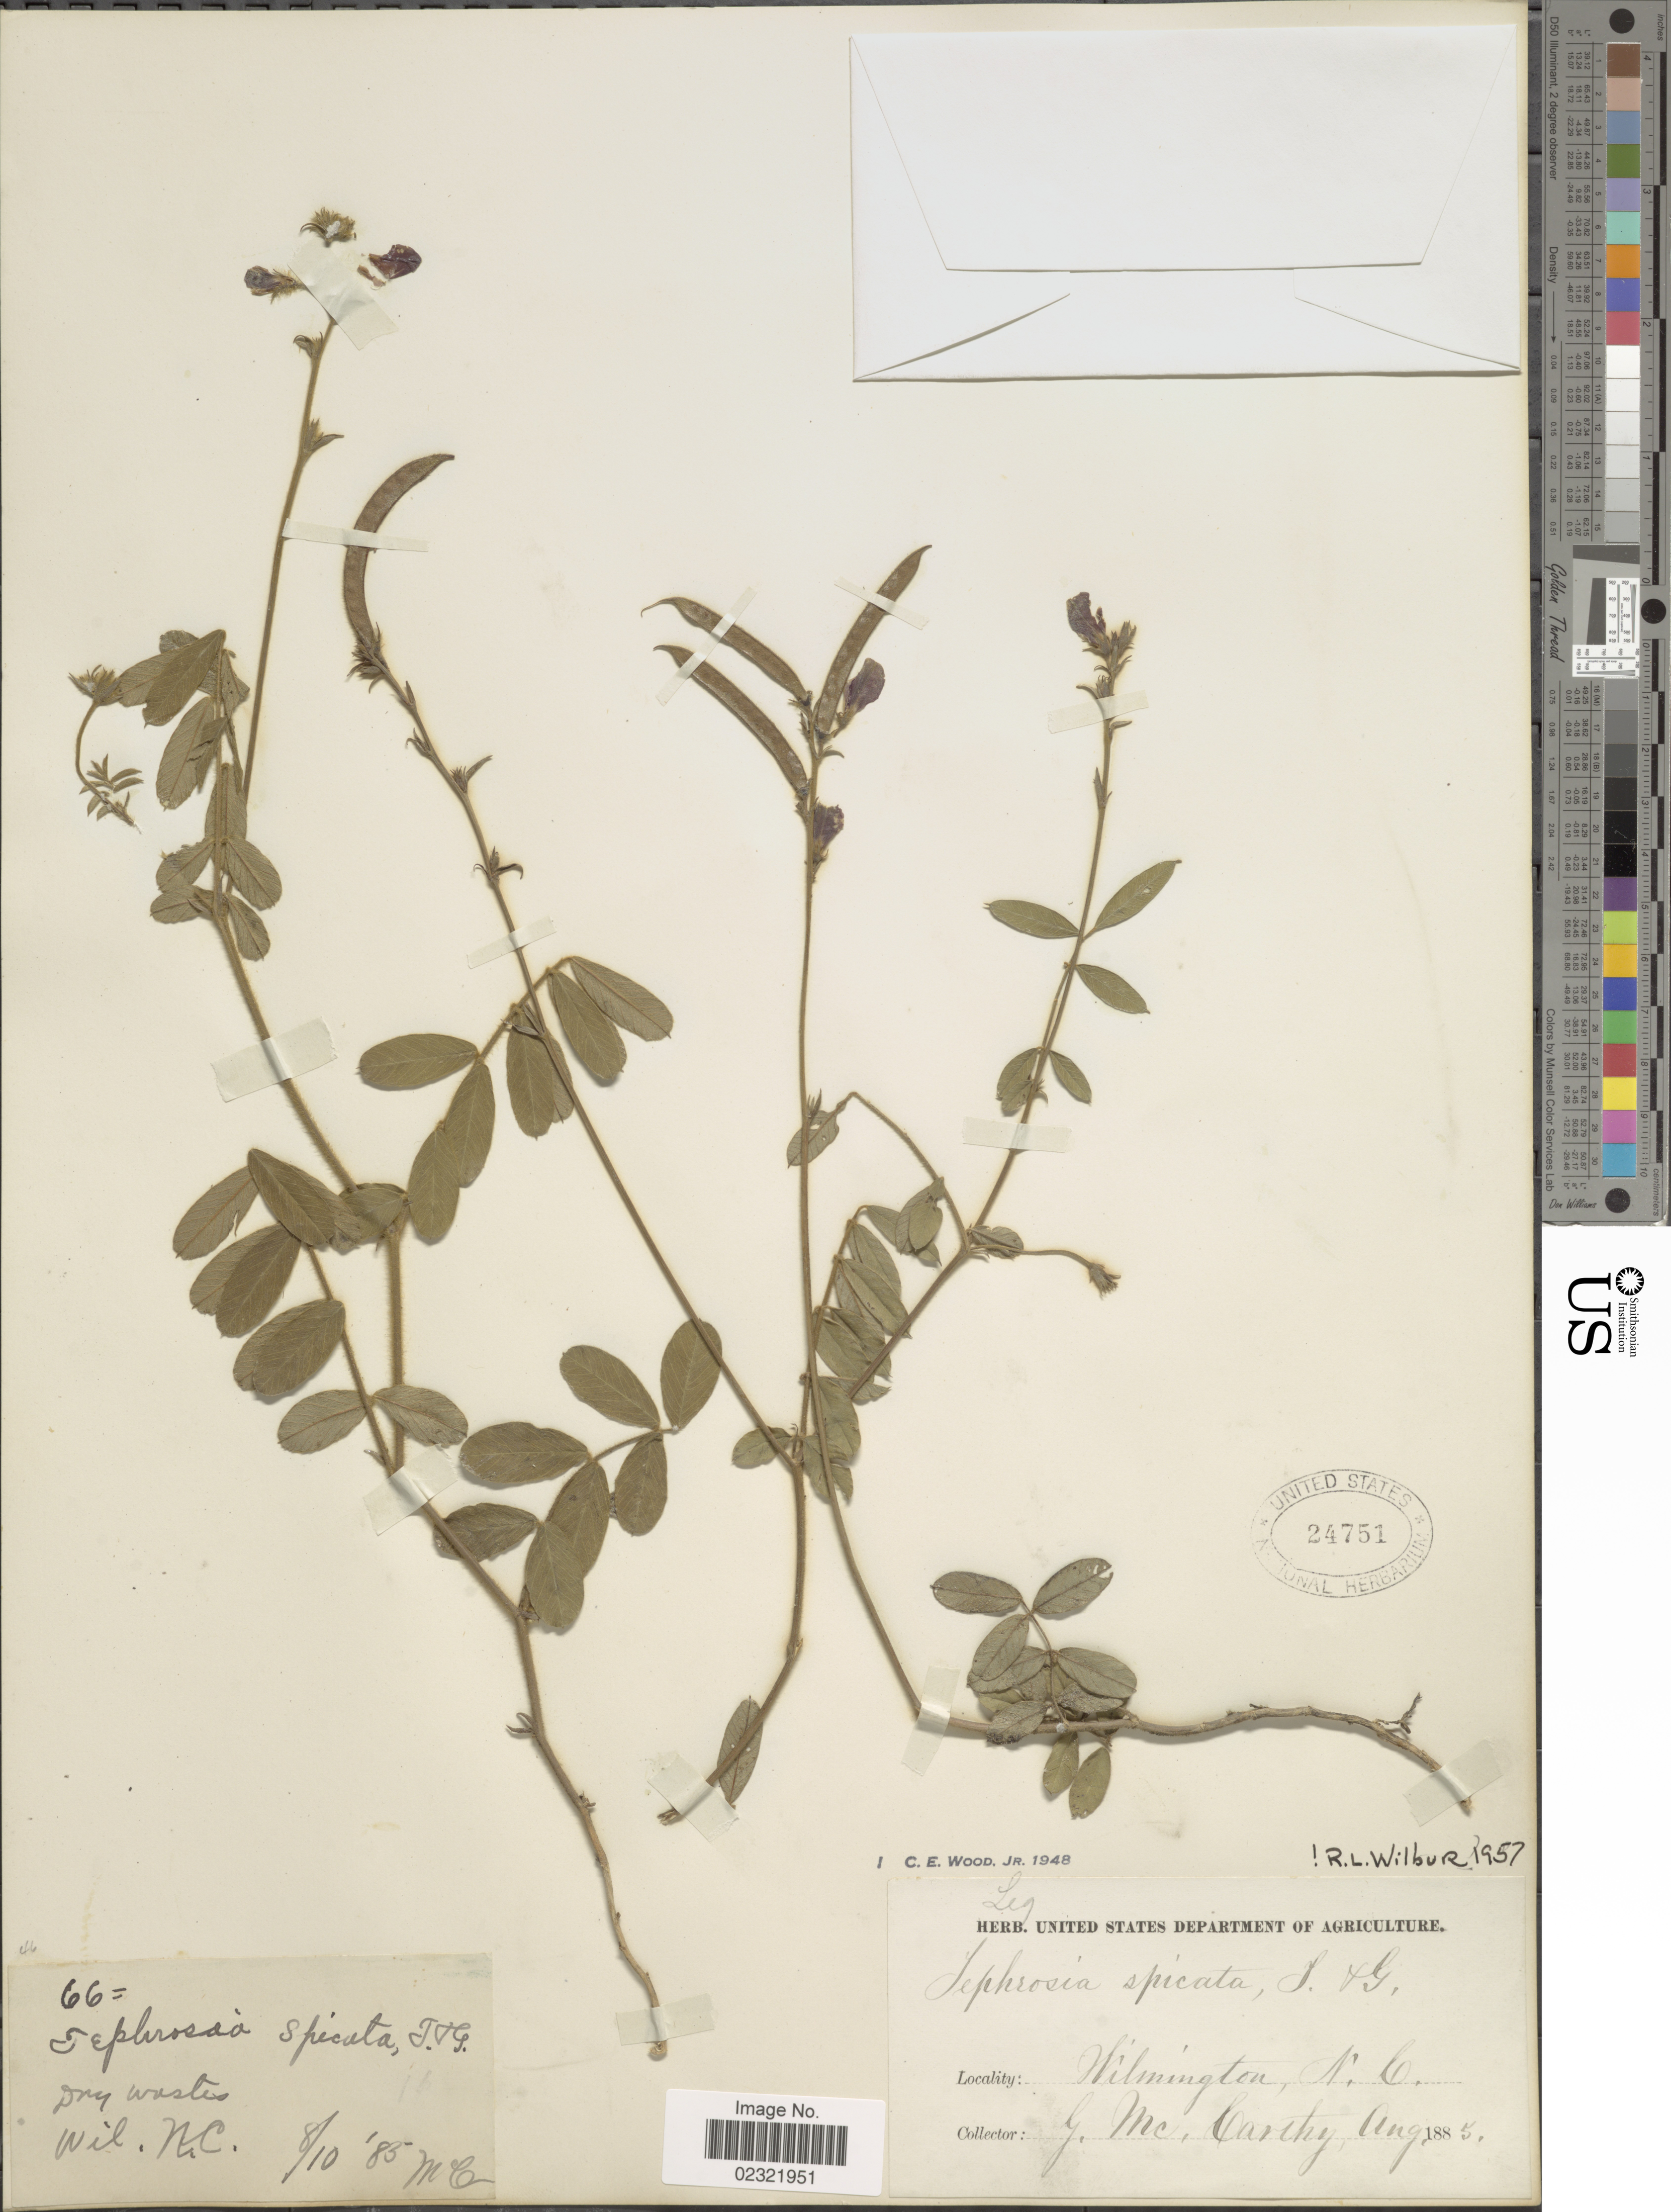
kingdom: Plantae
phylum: Tracheophyta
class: Magnoliopsida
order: Fabales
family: Fabaceae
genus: Tephrosia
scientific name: Tephrosia spicata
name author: (Walter) Torr. & A. Gray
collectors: G. McCarthy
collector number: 66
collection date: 1885-08-10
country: United States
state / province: North Carolina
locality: Dry washes Wilmington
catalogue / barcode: US 24751